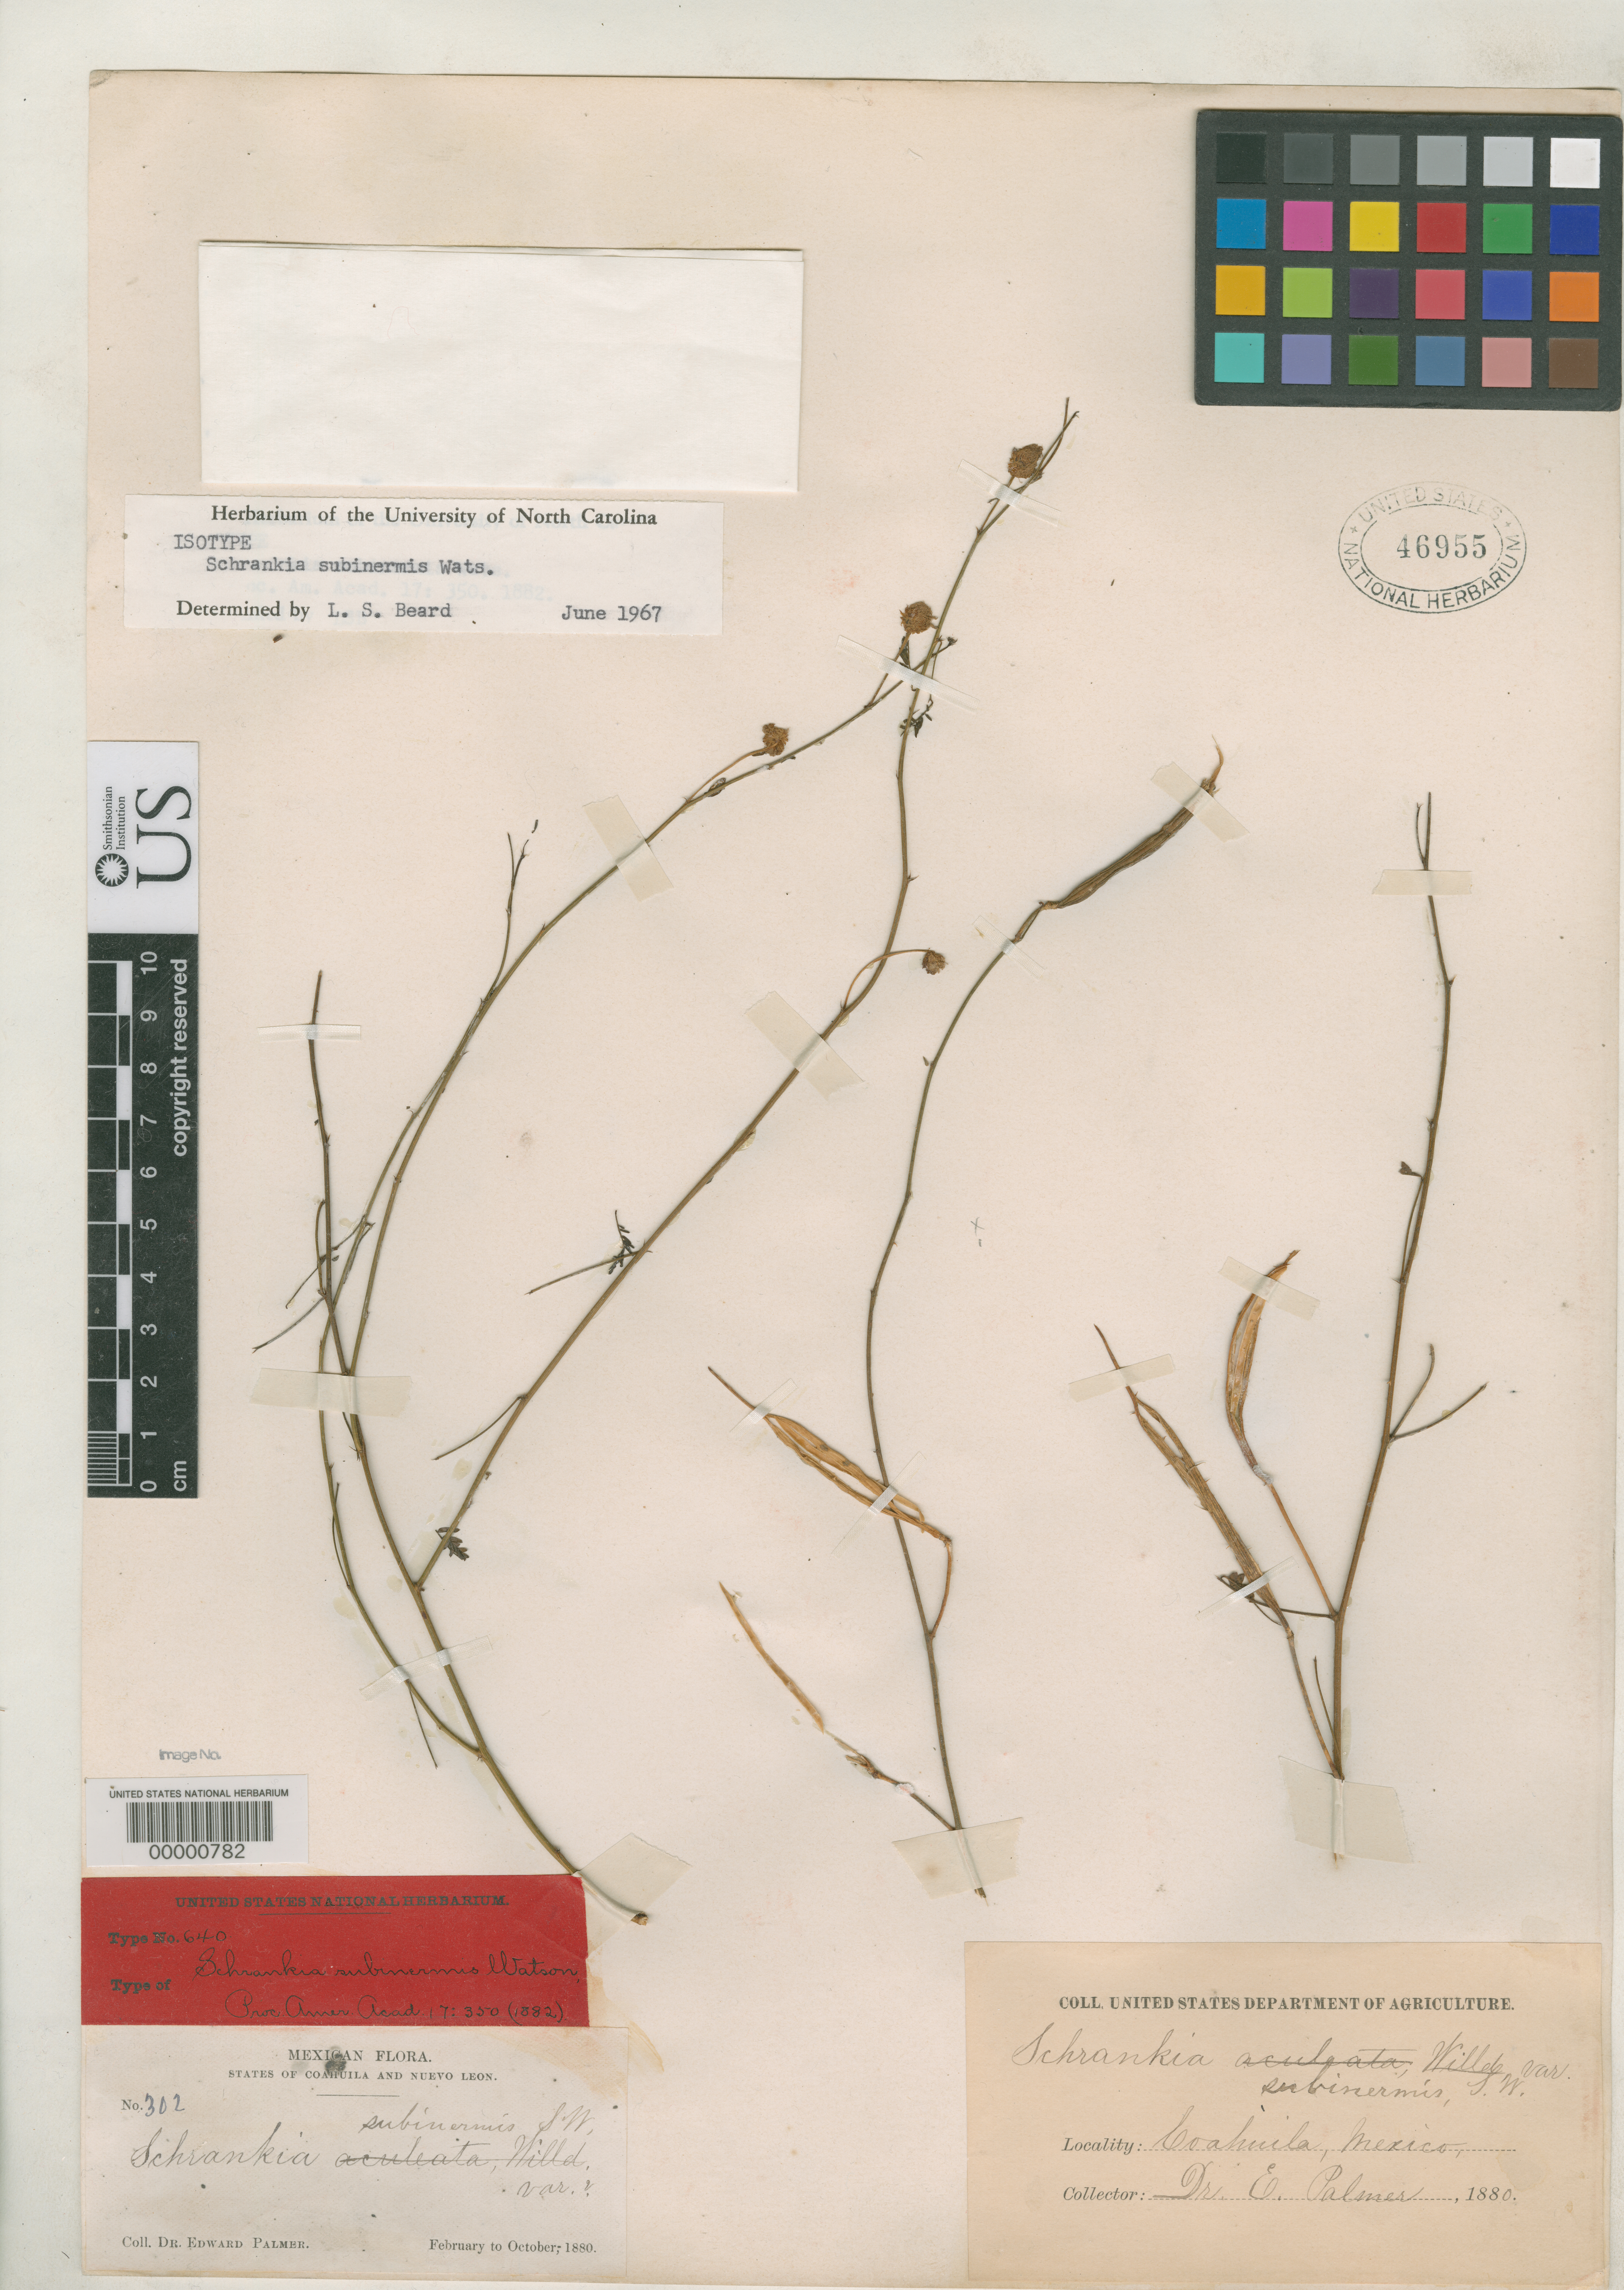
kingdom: Plantae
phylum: Tracheophyta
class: Magnoliopsida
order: Fabales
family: Fabaceae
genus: Schrankia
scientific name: Schrankia subinermis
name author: S. Watson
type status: Isotype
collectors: E. Palmer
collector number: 302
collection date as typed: Feb 1880 to -- Oct 1880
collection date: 1880-02/1880-10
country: Mexico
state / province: Coahuila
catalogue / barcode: US 46955